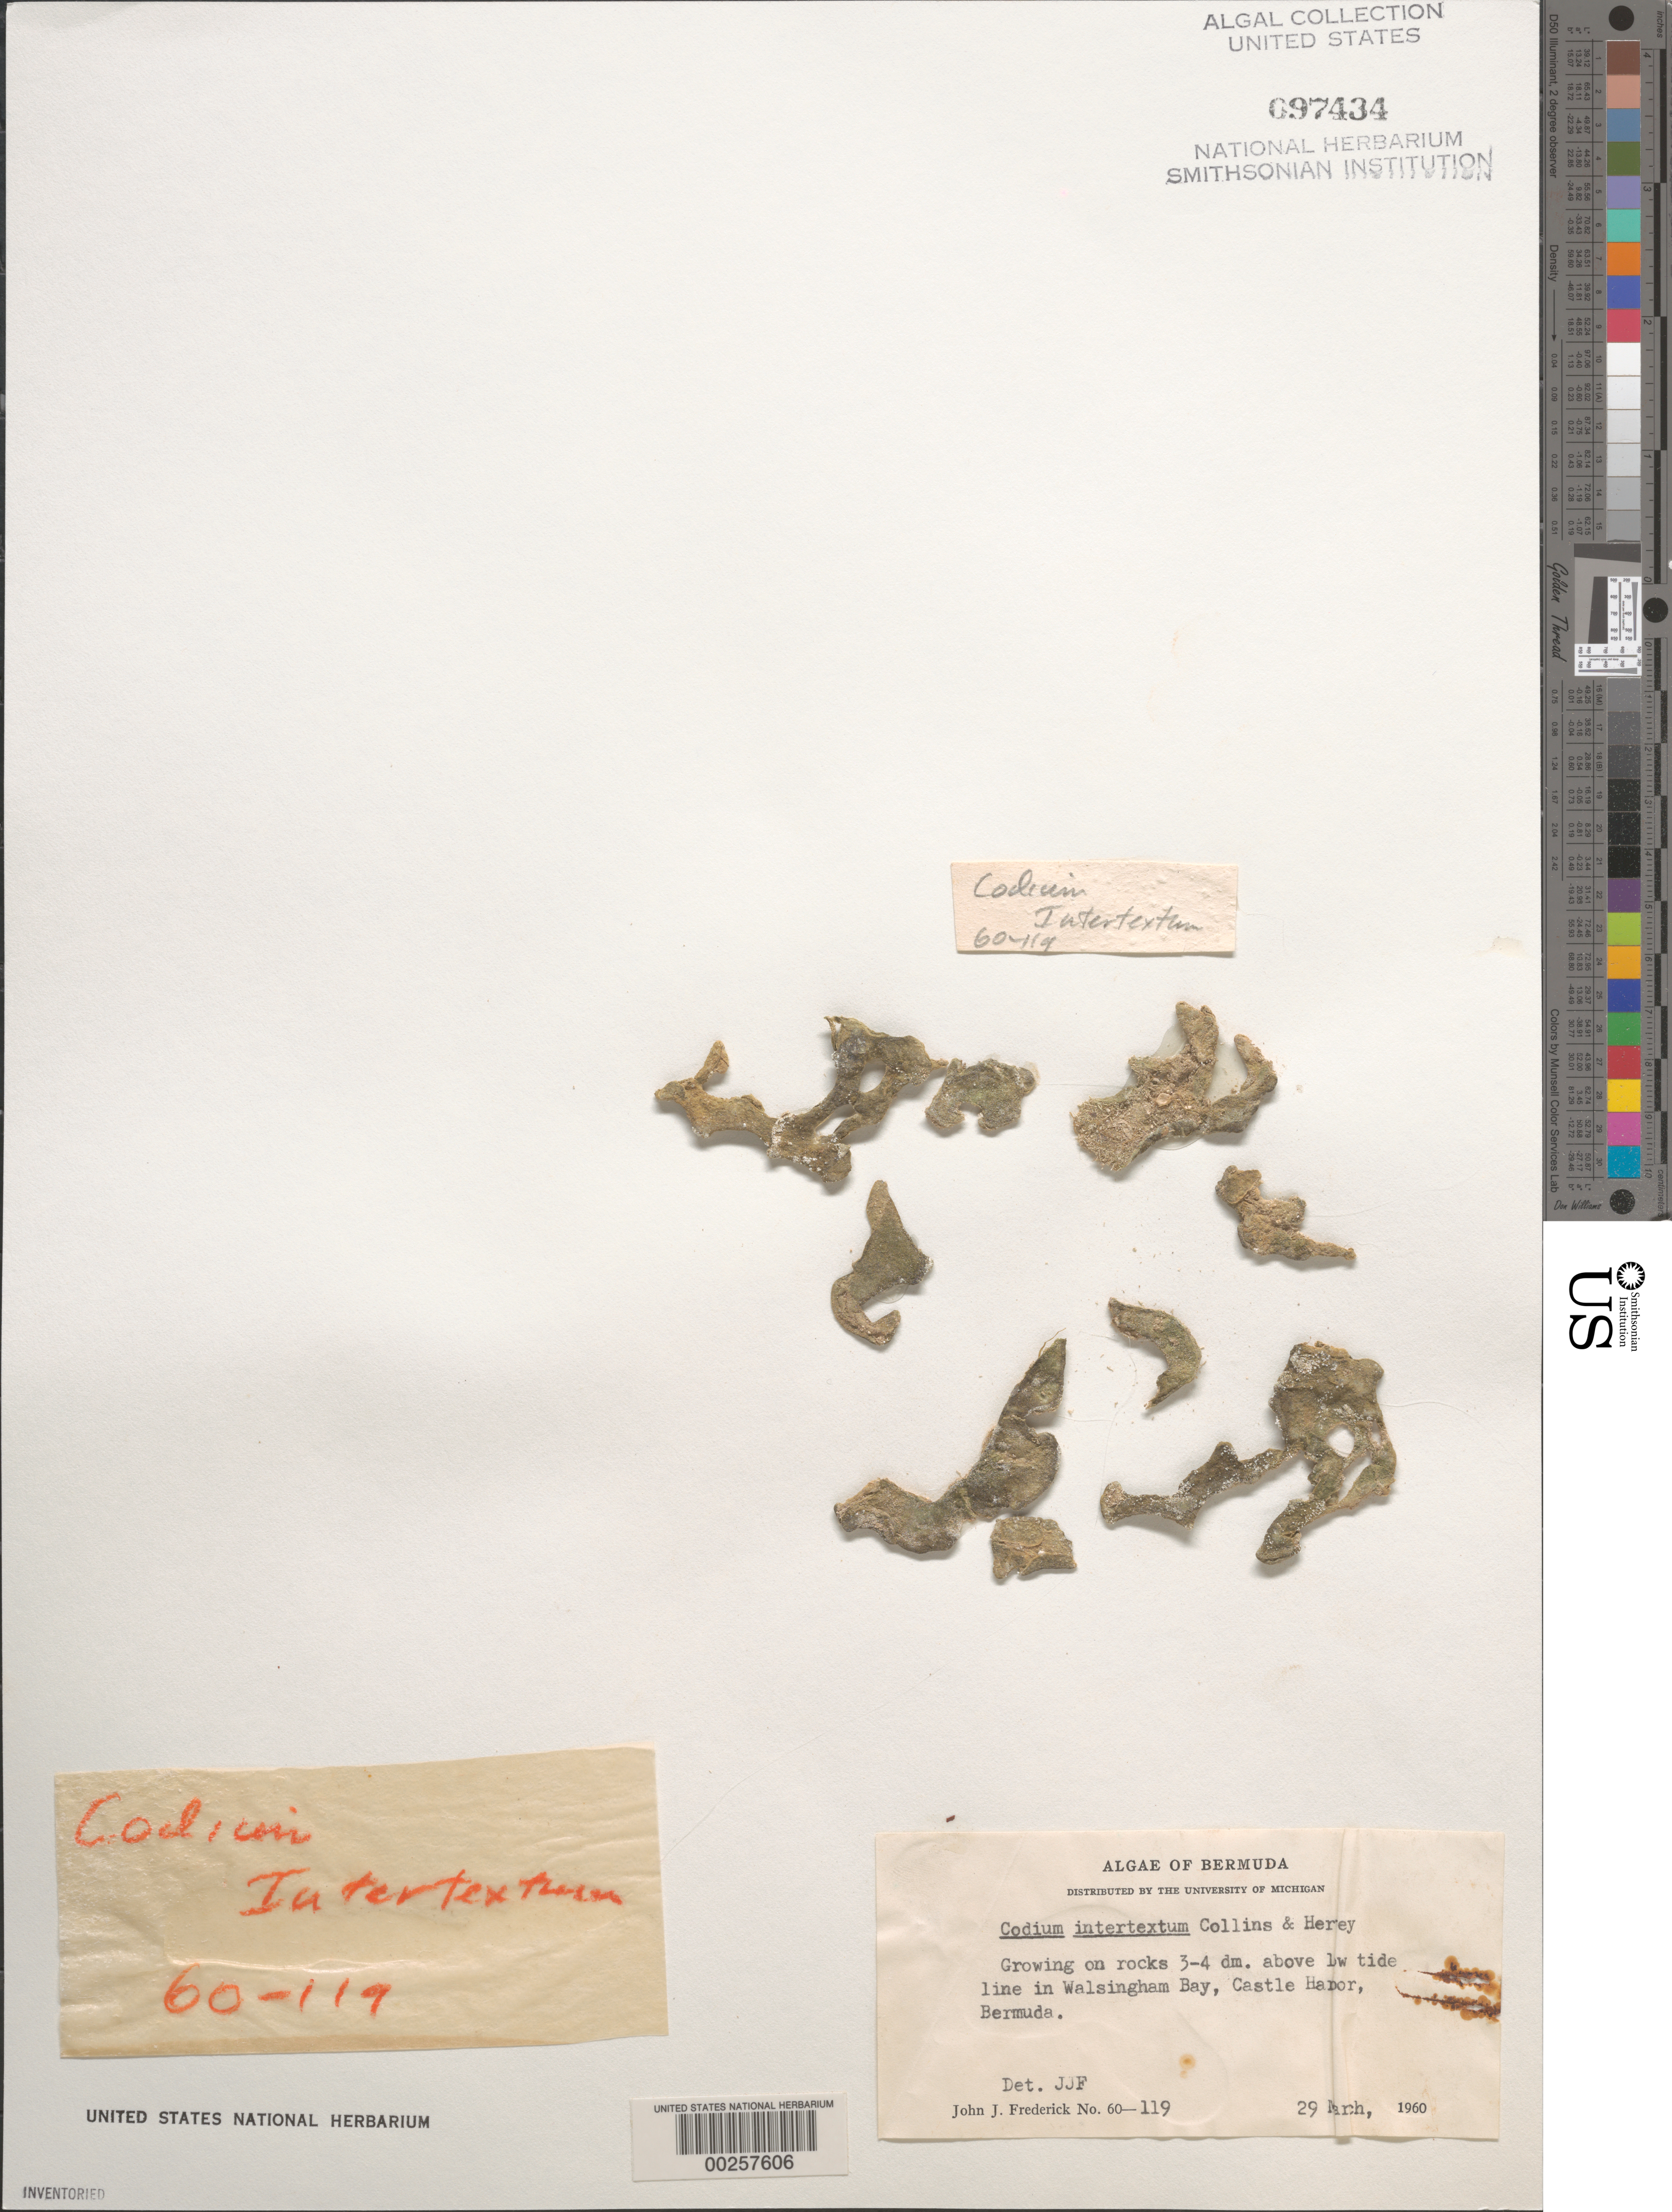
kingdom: Plantae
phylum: Chlorophyta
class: Ulvophyceae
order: Bryopsidales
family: Codiaceae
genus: Codium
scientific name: Codium intertextum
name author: Collins & Herv.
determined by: Frederick, J. J.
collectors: J. Frederick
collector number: JJF 60-119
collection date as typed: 29 Mar 1960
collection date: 1960-03-29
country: Bermuda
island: Bermuda Island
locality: Walsingham Bay, Castle Harbor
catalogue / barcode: US 97434